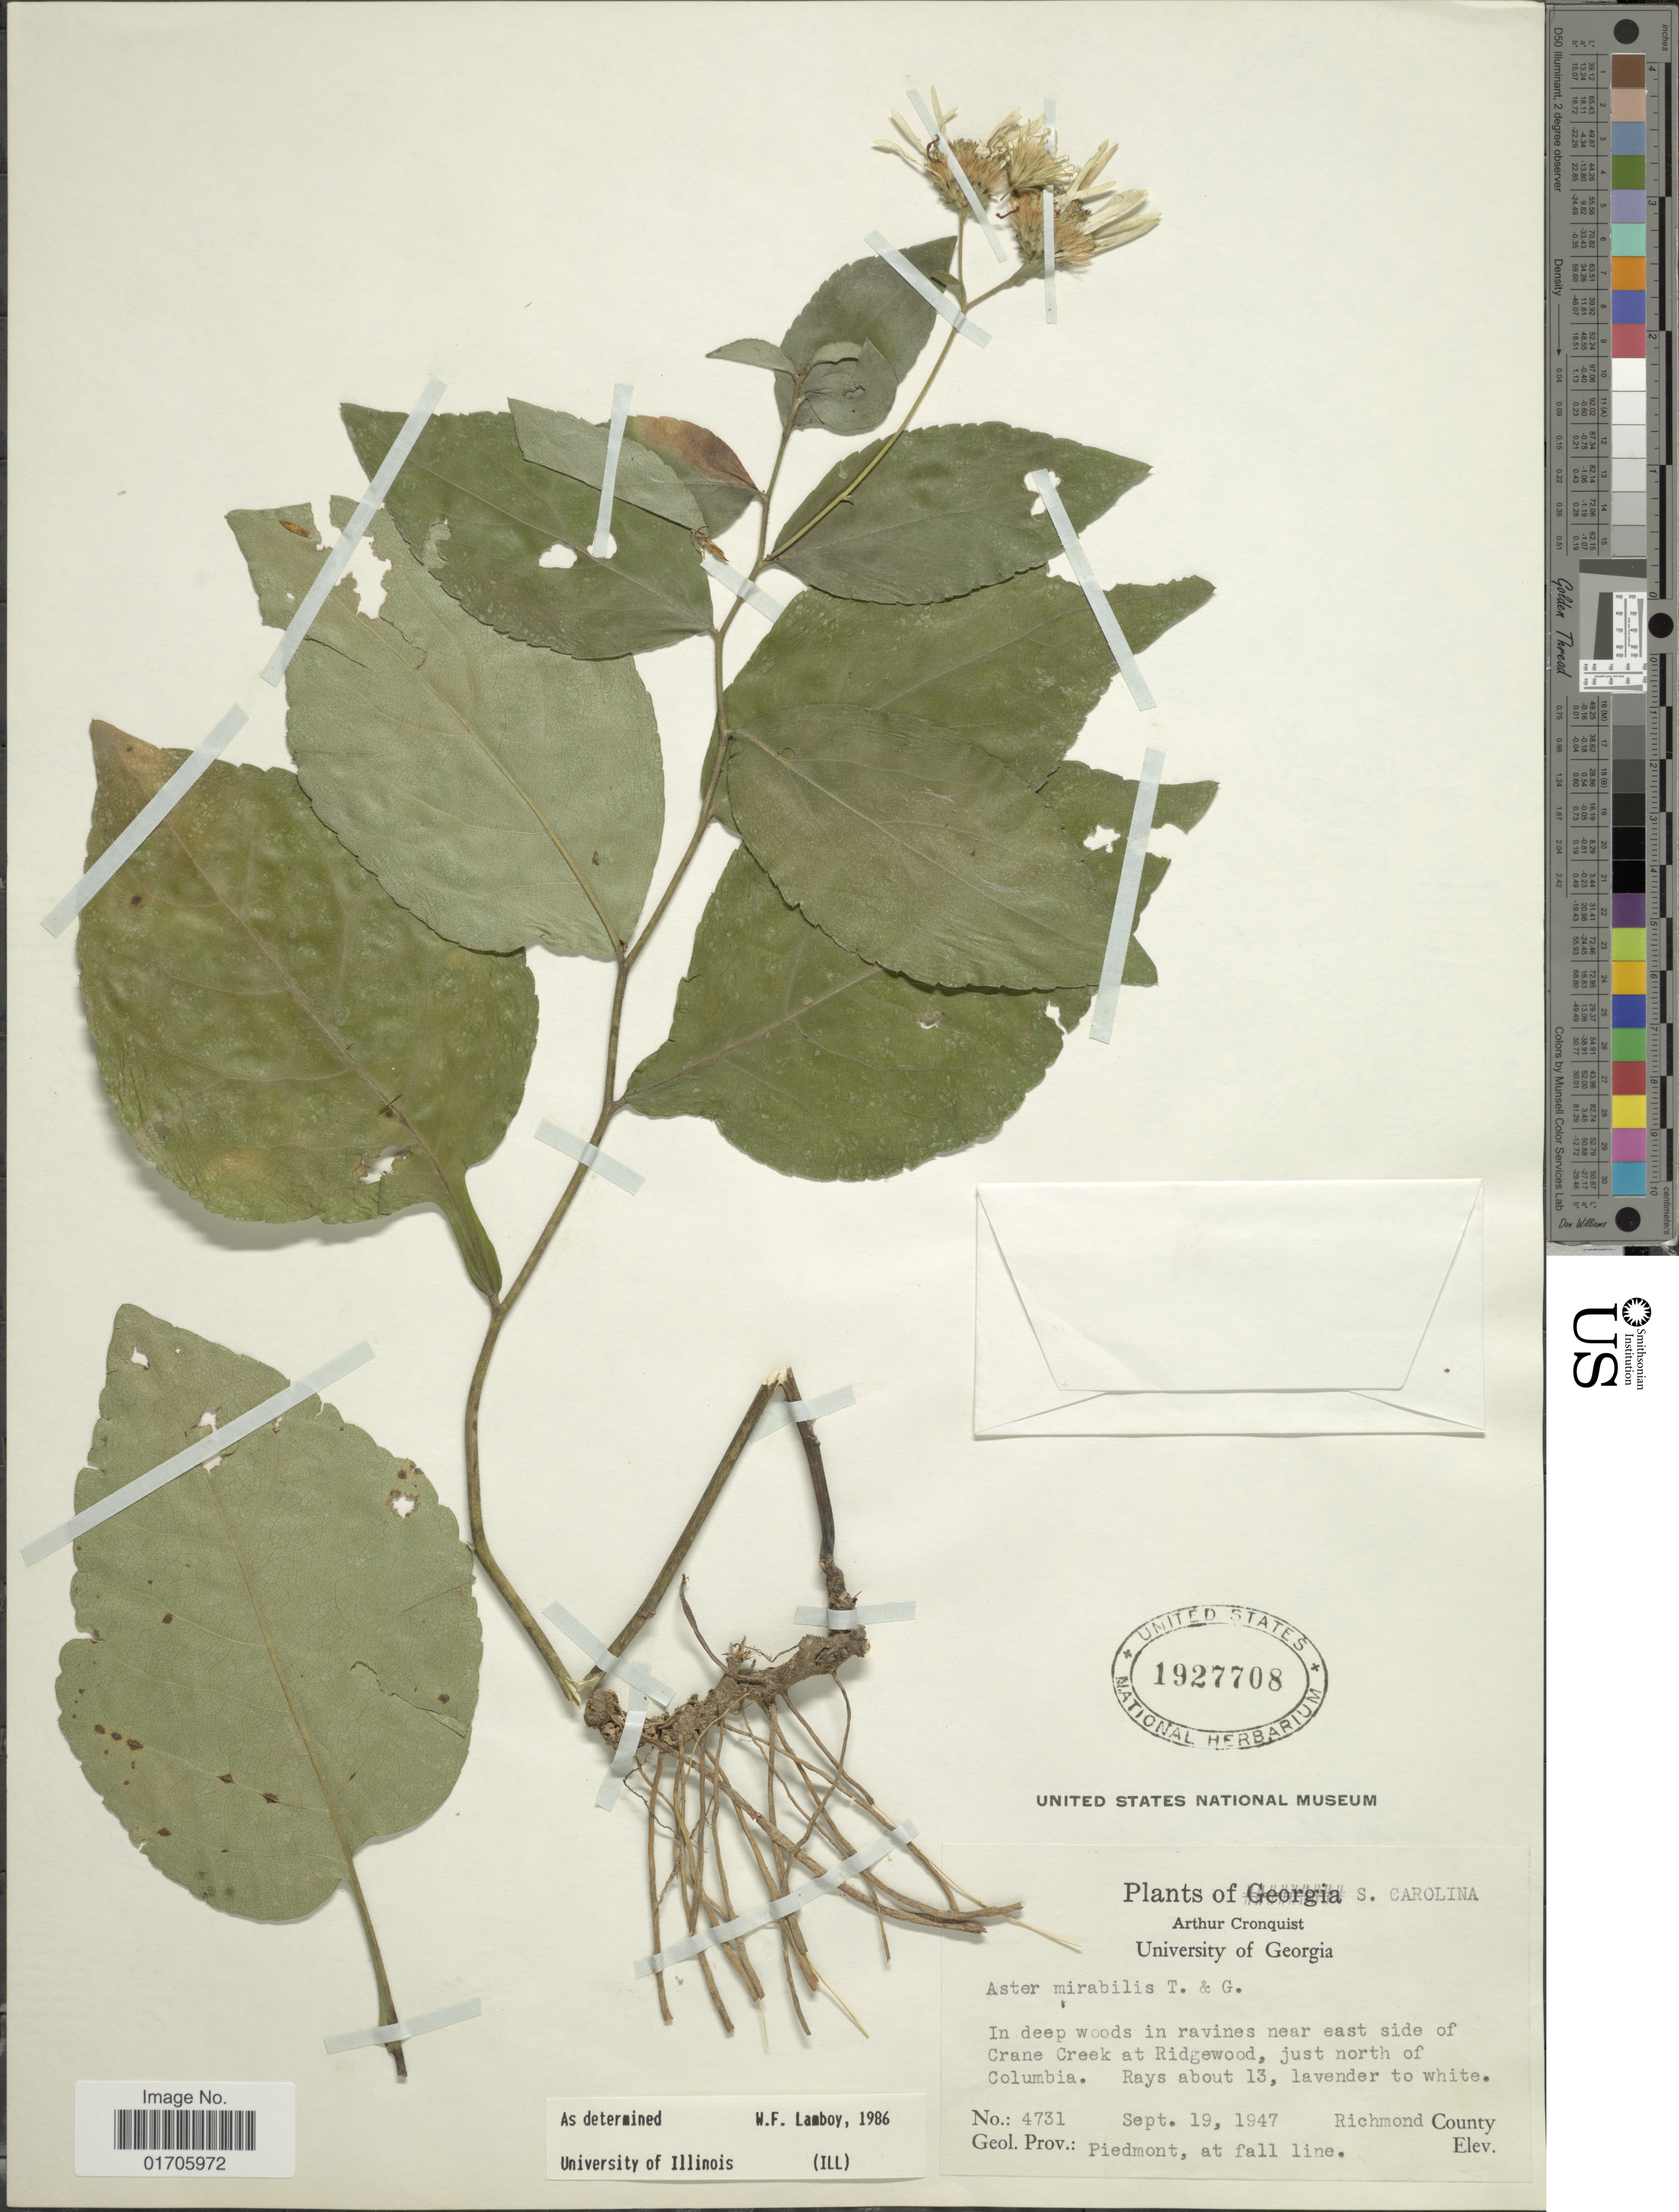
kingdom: Plantae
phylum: Tracheophyta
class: Magnoliopsida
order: Asterales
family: Asteraceae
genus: Eurybia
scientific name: Eurybia mirabilis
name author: (Torr. & A. Gray) G.L. Nesom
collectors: A. J. Cronquist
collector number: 4731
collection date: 1947-09-19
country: United States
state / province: South Carolina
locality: S. Carolina. In deep woods in ravines near east side of Crane Creek at Ridgewood, just north of Columbia. Richmond County.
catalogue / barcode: US 1927708